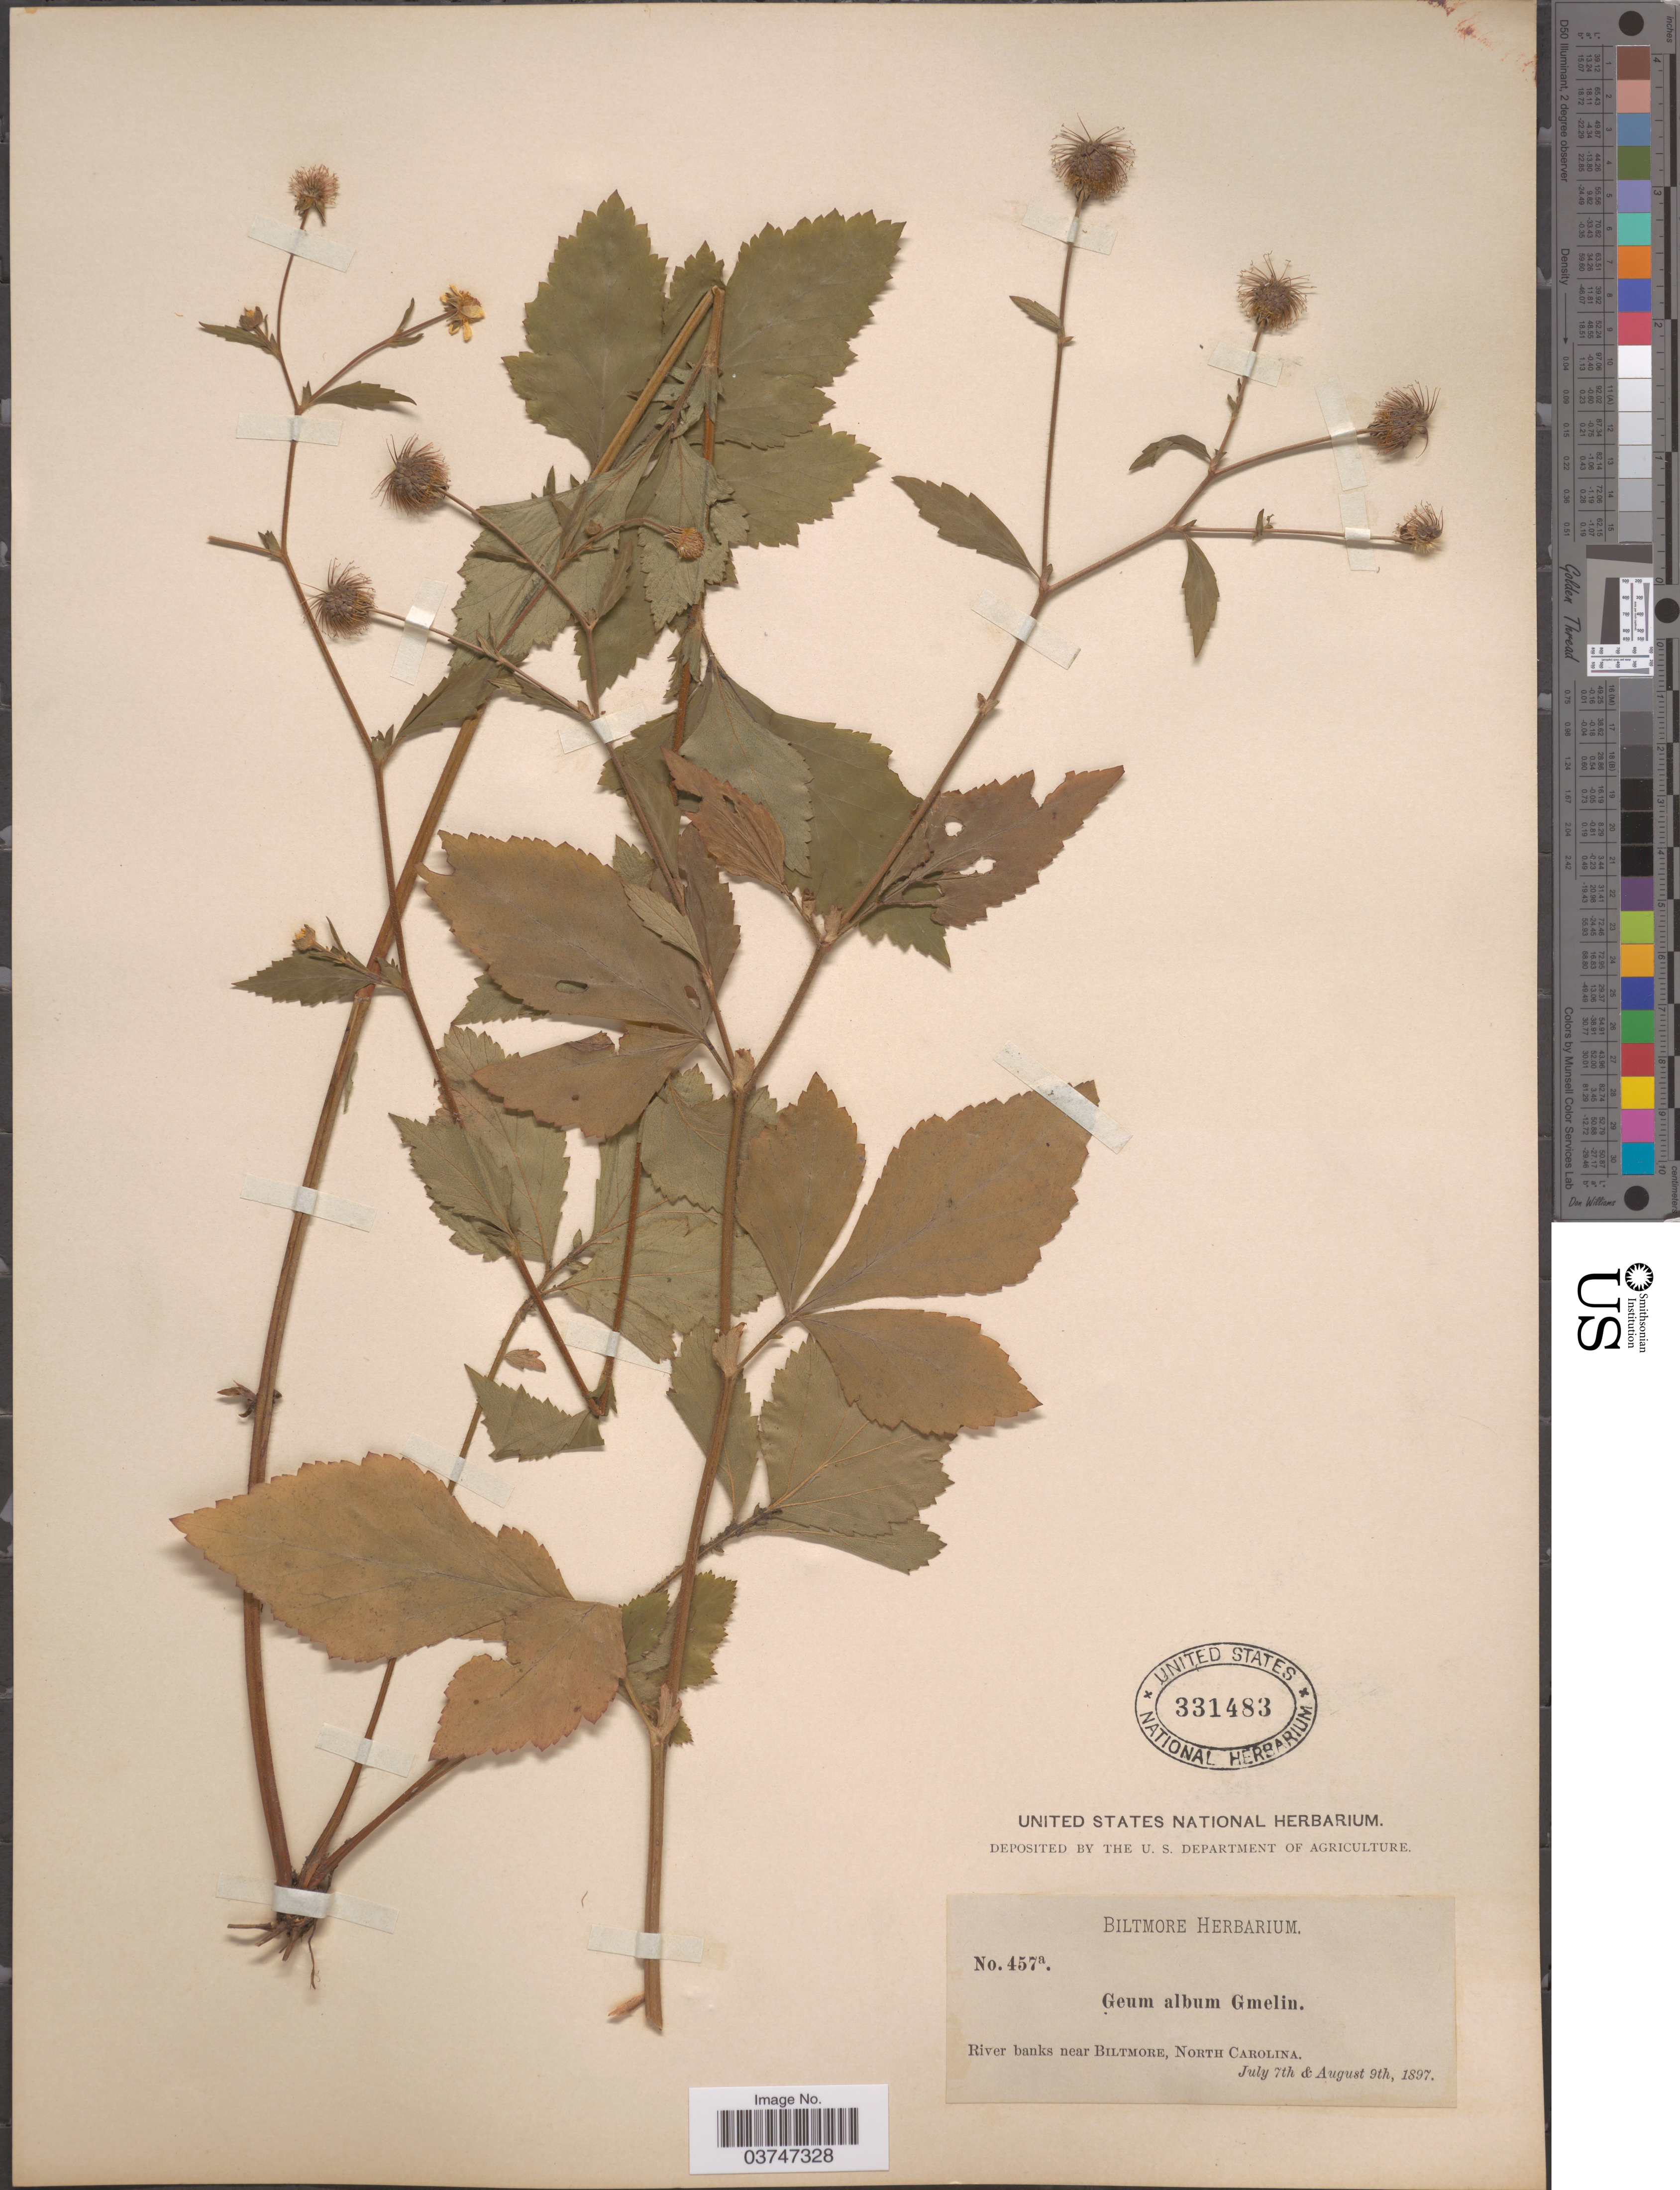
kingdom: Plantae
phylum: Tracheophyta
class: Magnoliopsida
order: Rosales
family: Rosaceae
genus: Geum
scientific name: Geum canadense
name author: Jacq.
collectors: ex herb. Biltmore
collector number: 457a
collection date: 1897-07-07/1897-08-09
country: United States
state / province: North Carolina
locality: River banks near Biltmore.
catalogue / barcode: US 331483